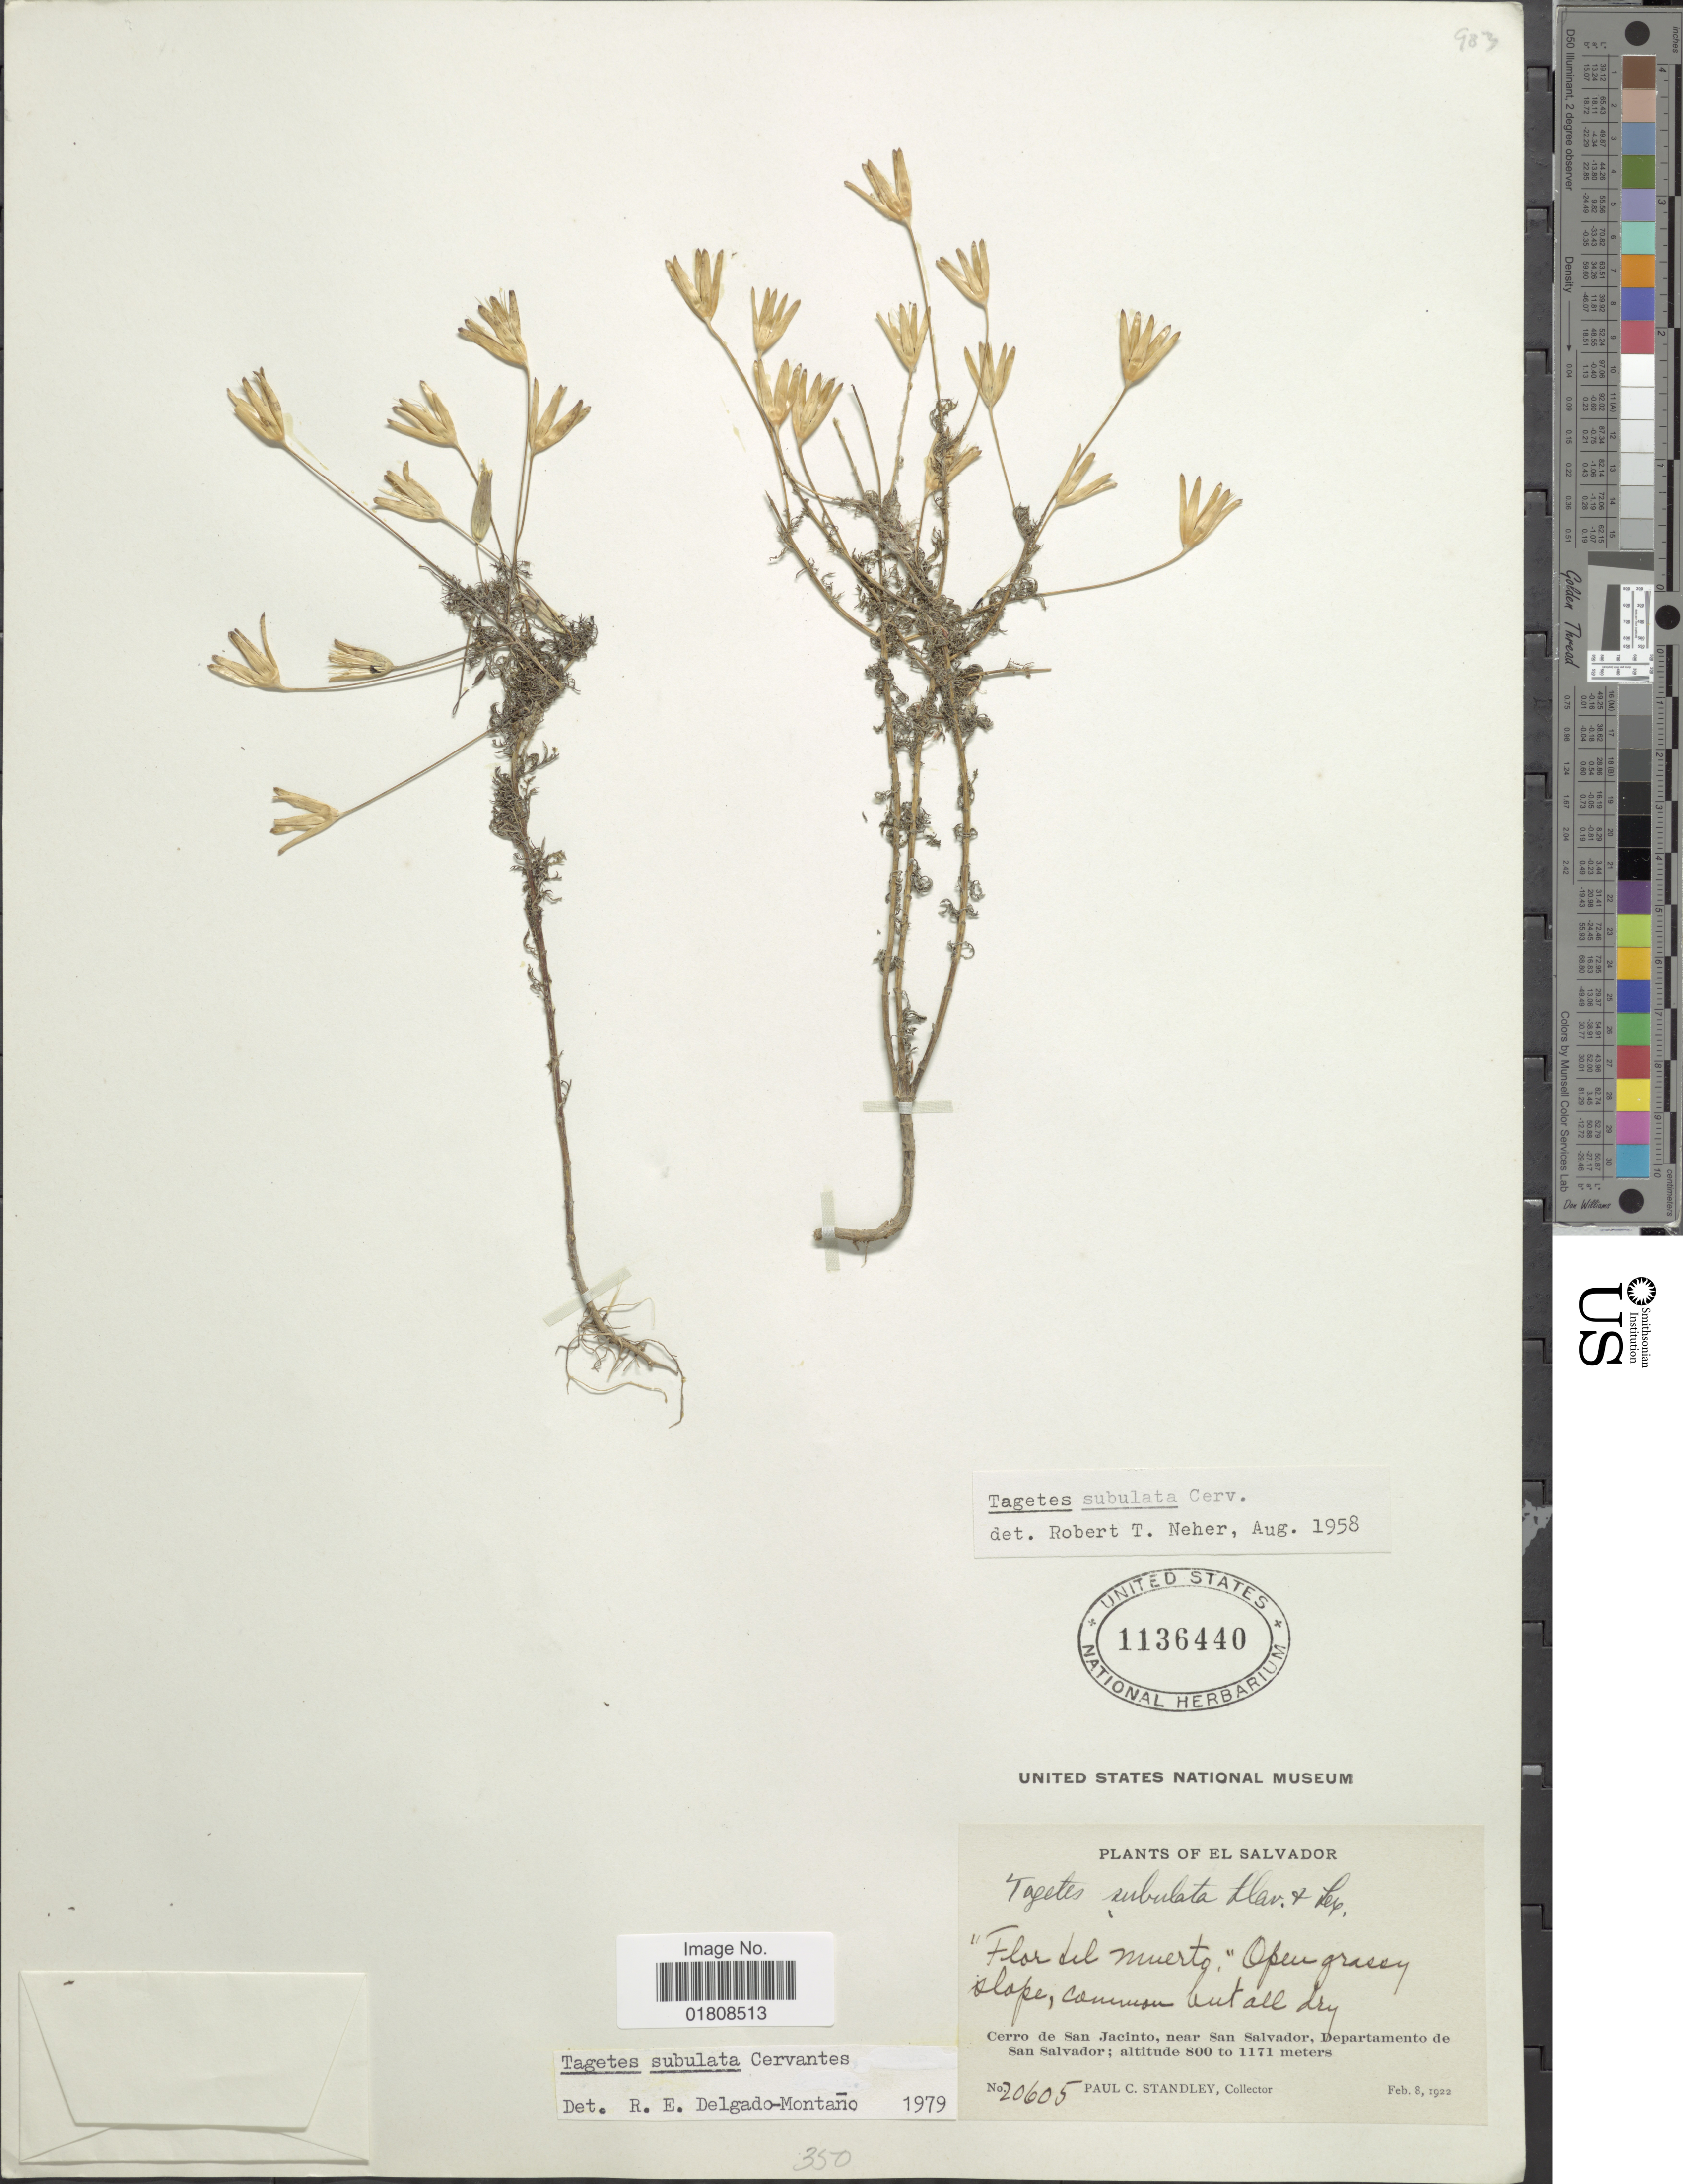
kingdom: Plantae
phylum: Tracheophyta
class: Magnoliopsida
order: Asterales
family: Asteraceae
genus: Tagetes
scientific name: Tagetes subulata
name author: Cerv.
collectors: P. C. Standley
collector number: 20605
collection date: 1922-02-08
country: El Salvador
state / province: San Salvador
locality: Cerro de San Jacinto, near San Salvador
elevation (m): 800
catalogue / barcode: US 1136440